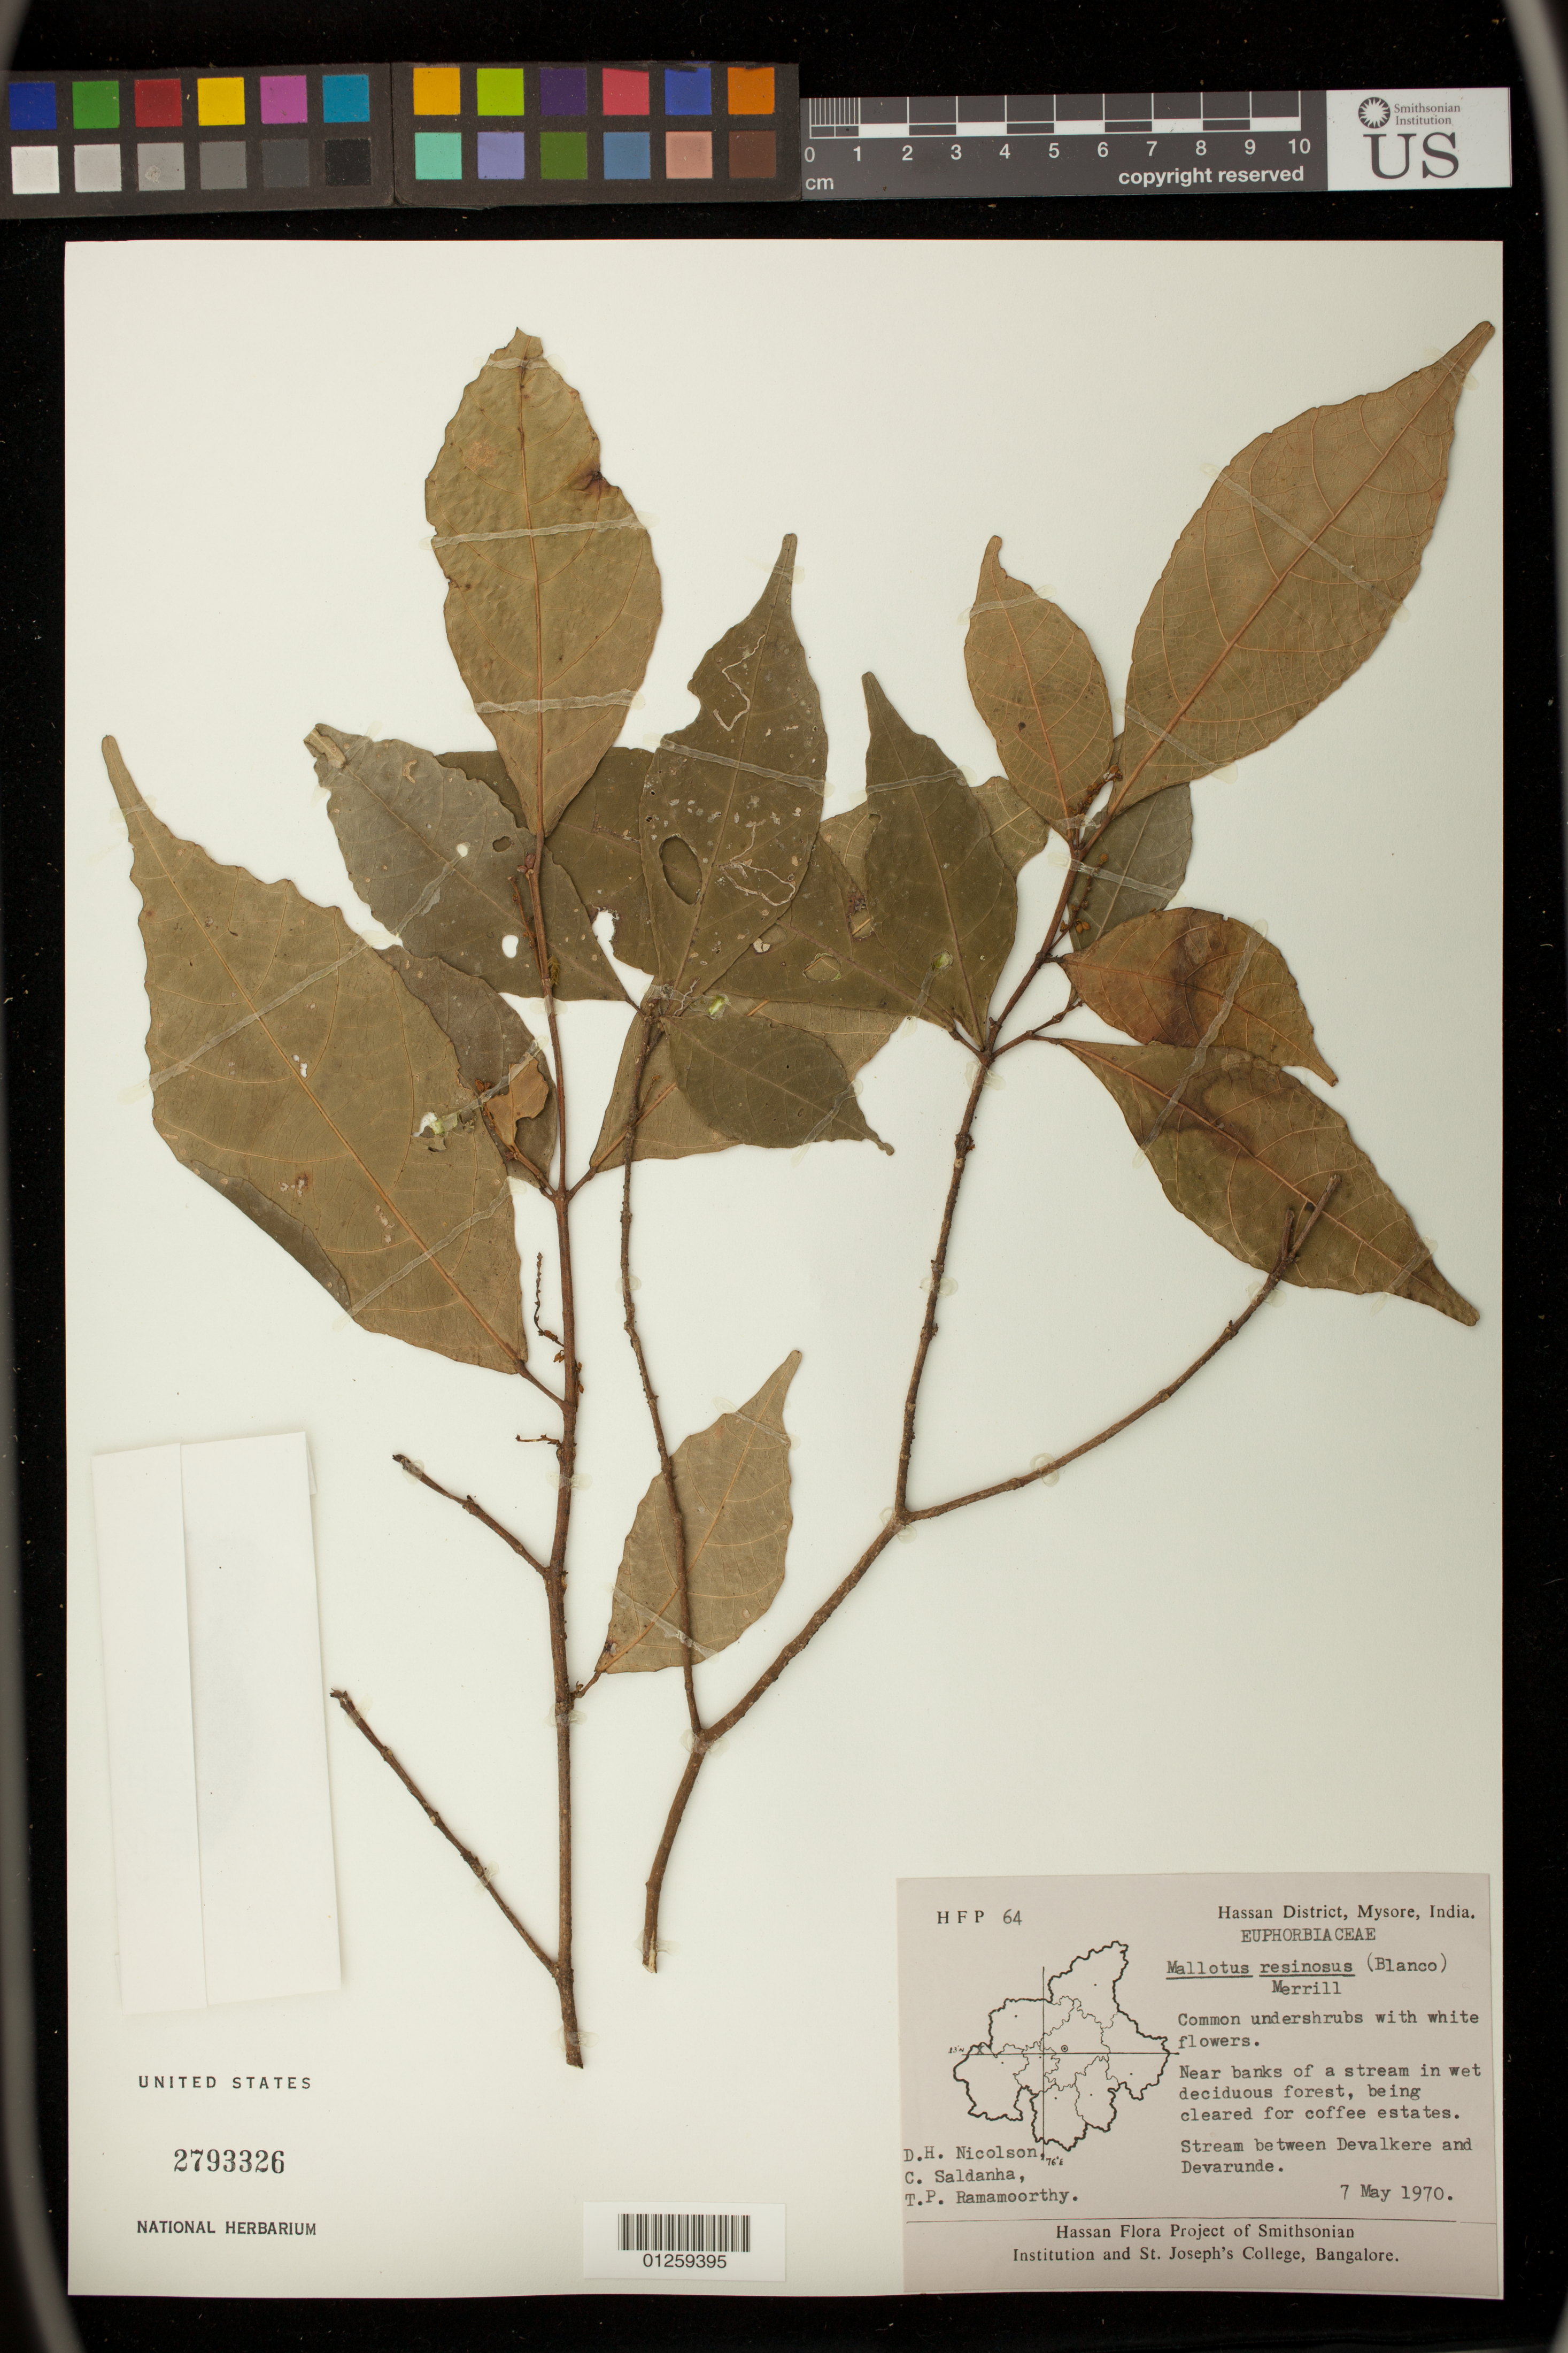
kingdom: Plantae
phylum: Tracheophyta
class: Magnoliopsida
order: Malpighiales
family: Euphorbiaceae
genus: Mallotus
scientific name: Mallotus resinosus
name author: (Blanco) Merr.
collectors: D. H. Nicolson, C. J. Saldanha & T. P. Ramamoorthy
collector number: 64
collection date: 1970-05-07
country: India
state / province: Karnataka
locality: Mysore. Hassan.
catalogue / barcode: US 2793326